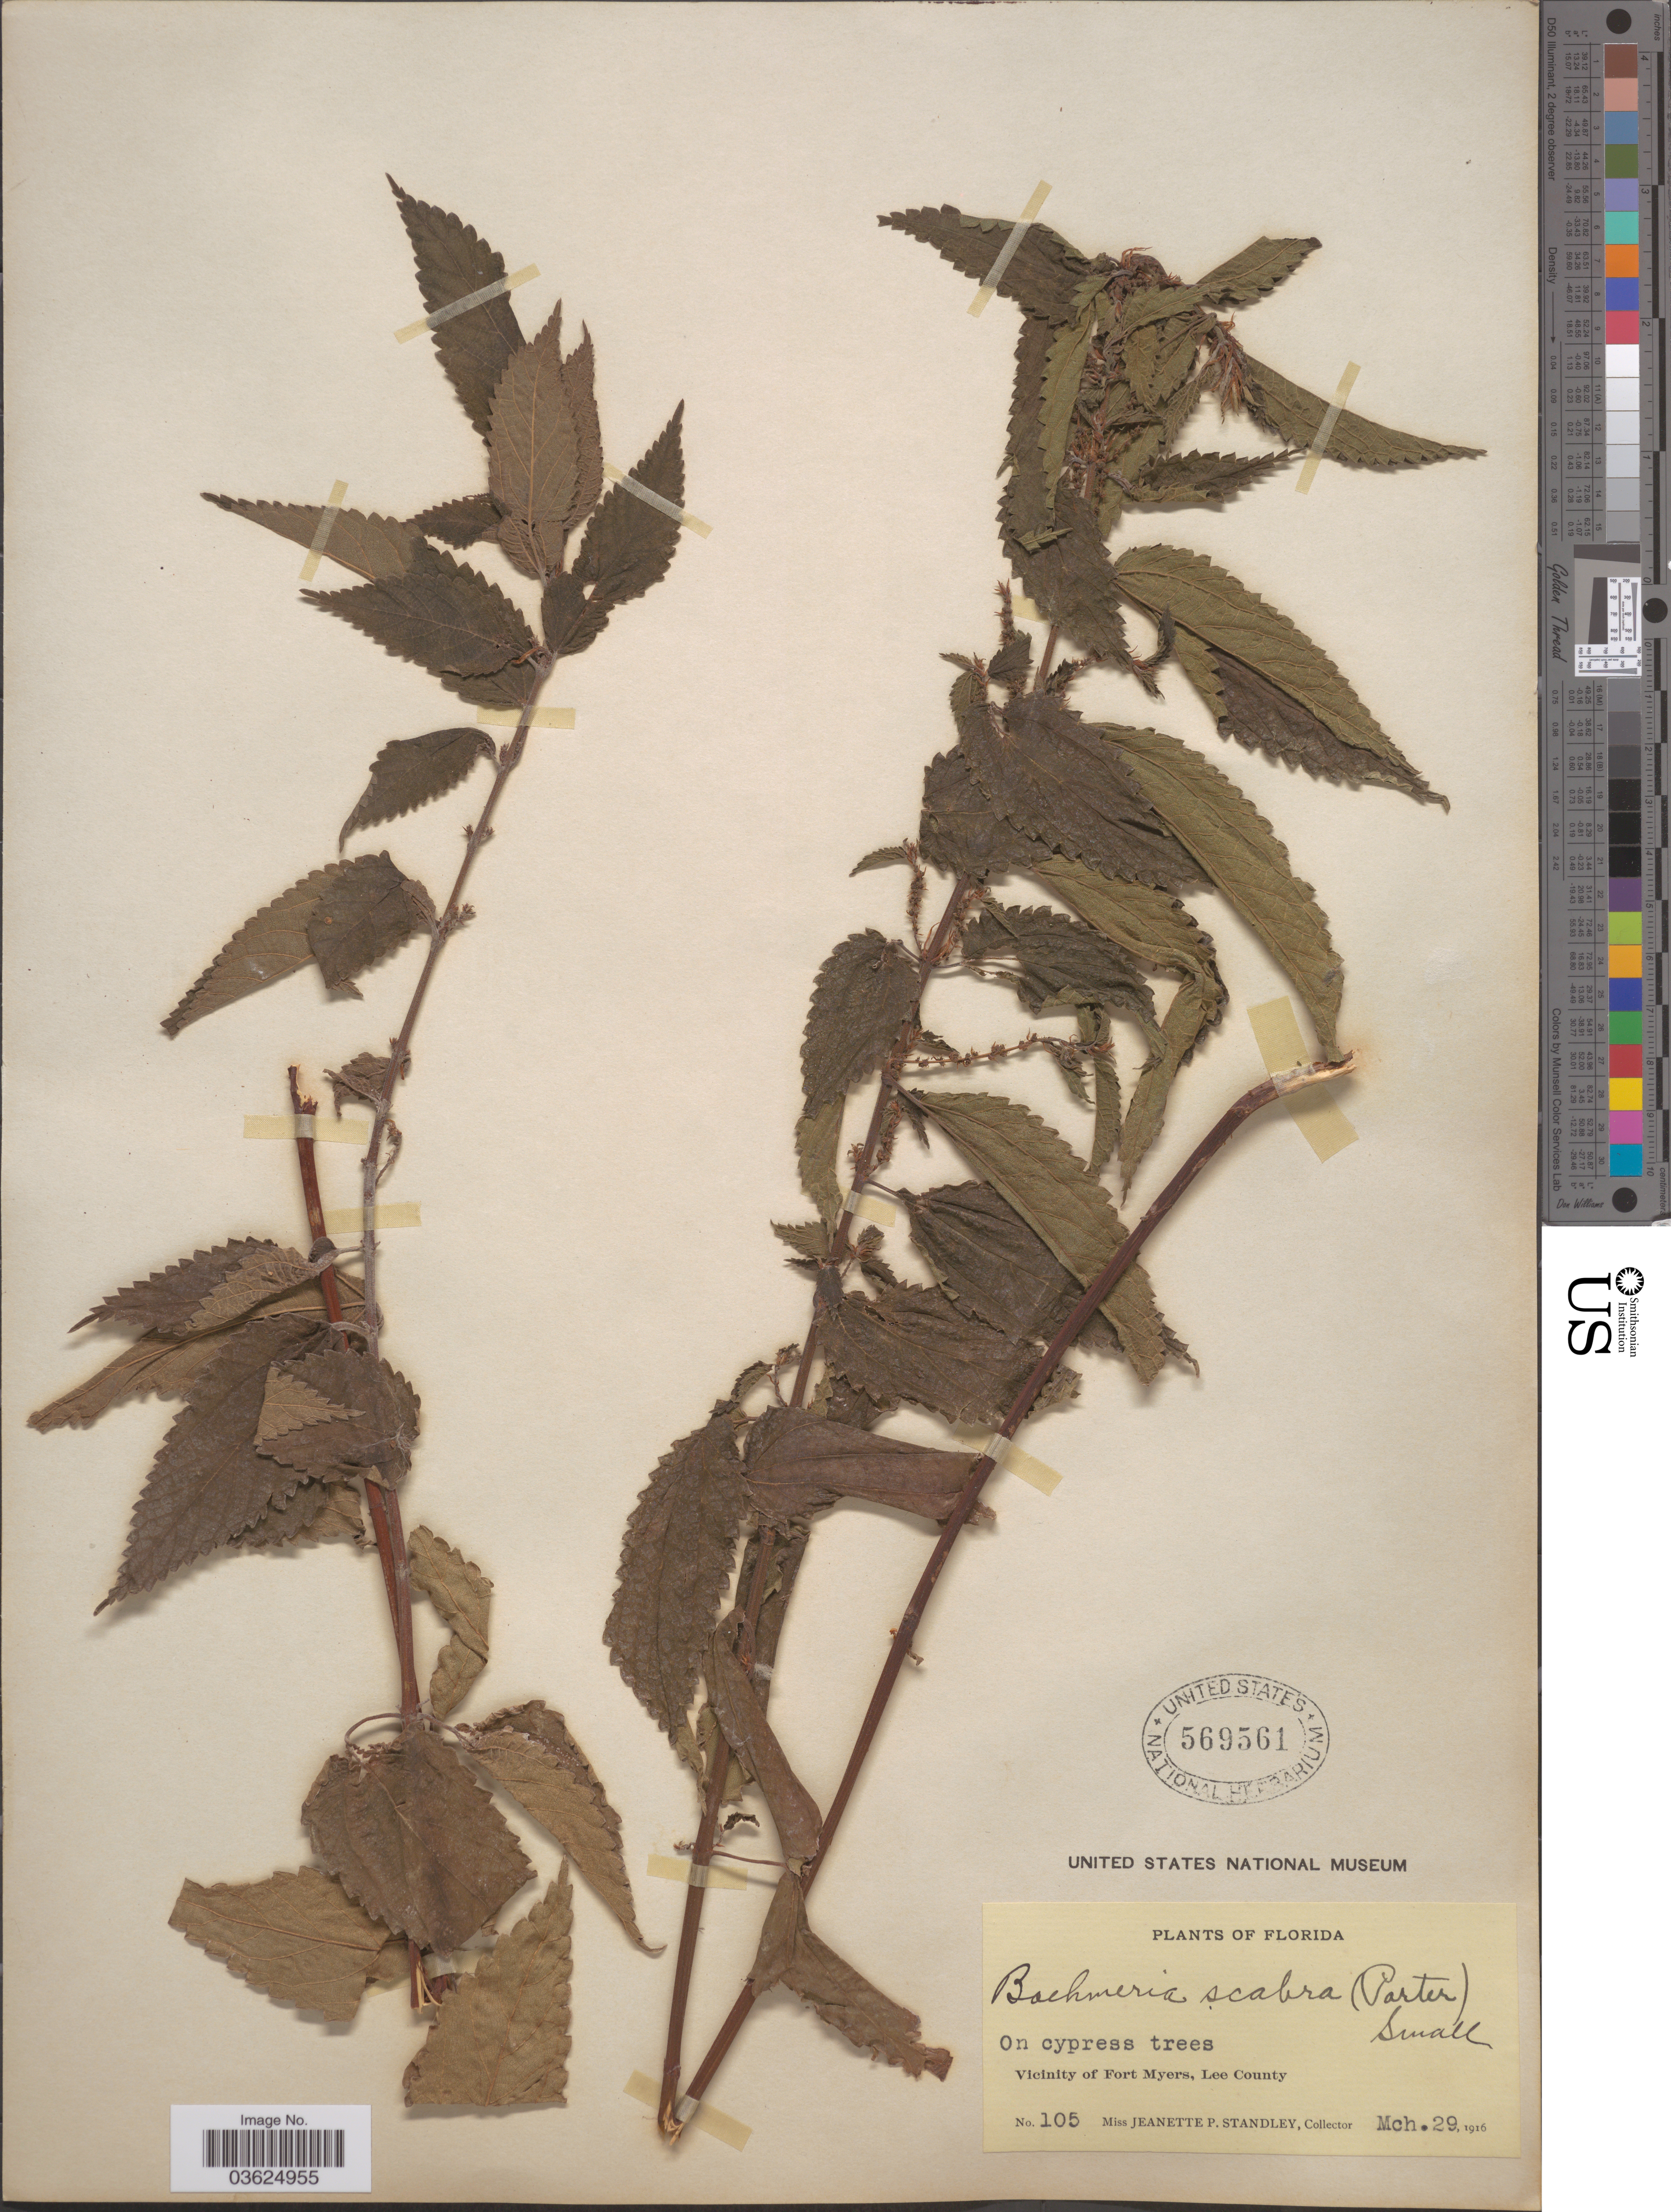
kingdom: Plantae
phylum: Tracheophyta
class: Magnoliopsida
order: Rosales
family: Urticaceae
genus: Boehmeria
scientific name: Boehmeria drummondiana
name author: Wedd.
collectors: J. P. Standley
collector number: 105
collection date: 1916-03-29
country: United States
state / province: Florida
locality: Vicinity of Fort Myers, Lee County.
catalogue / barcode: US 569561